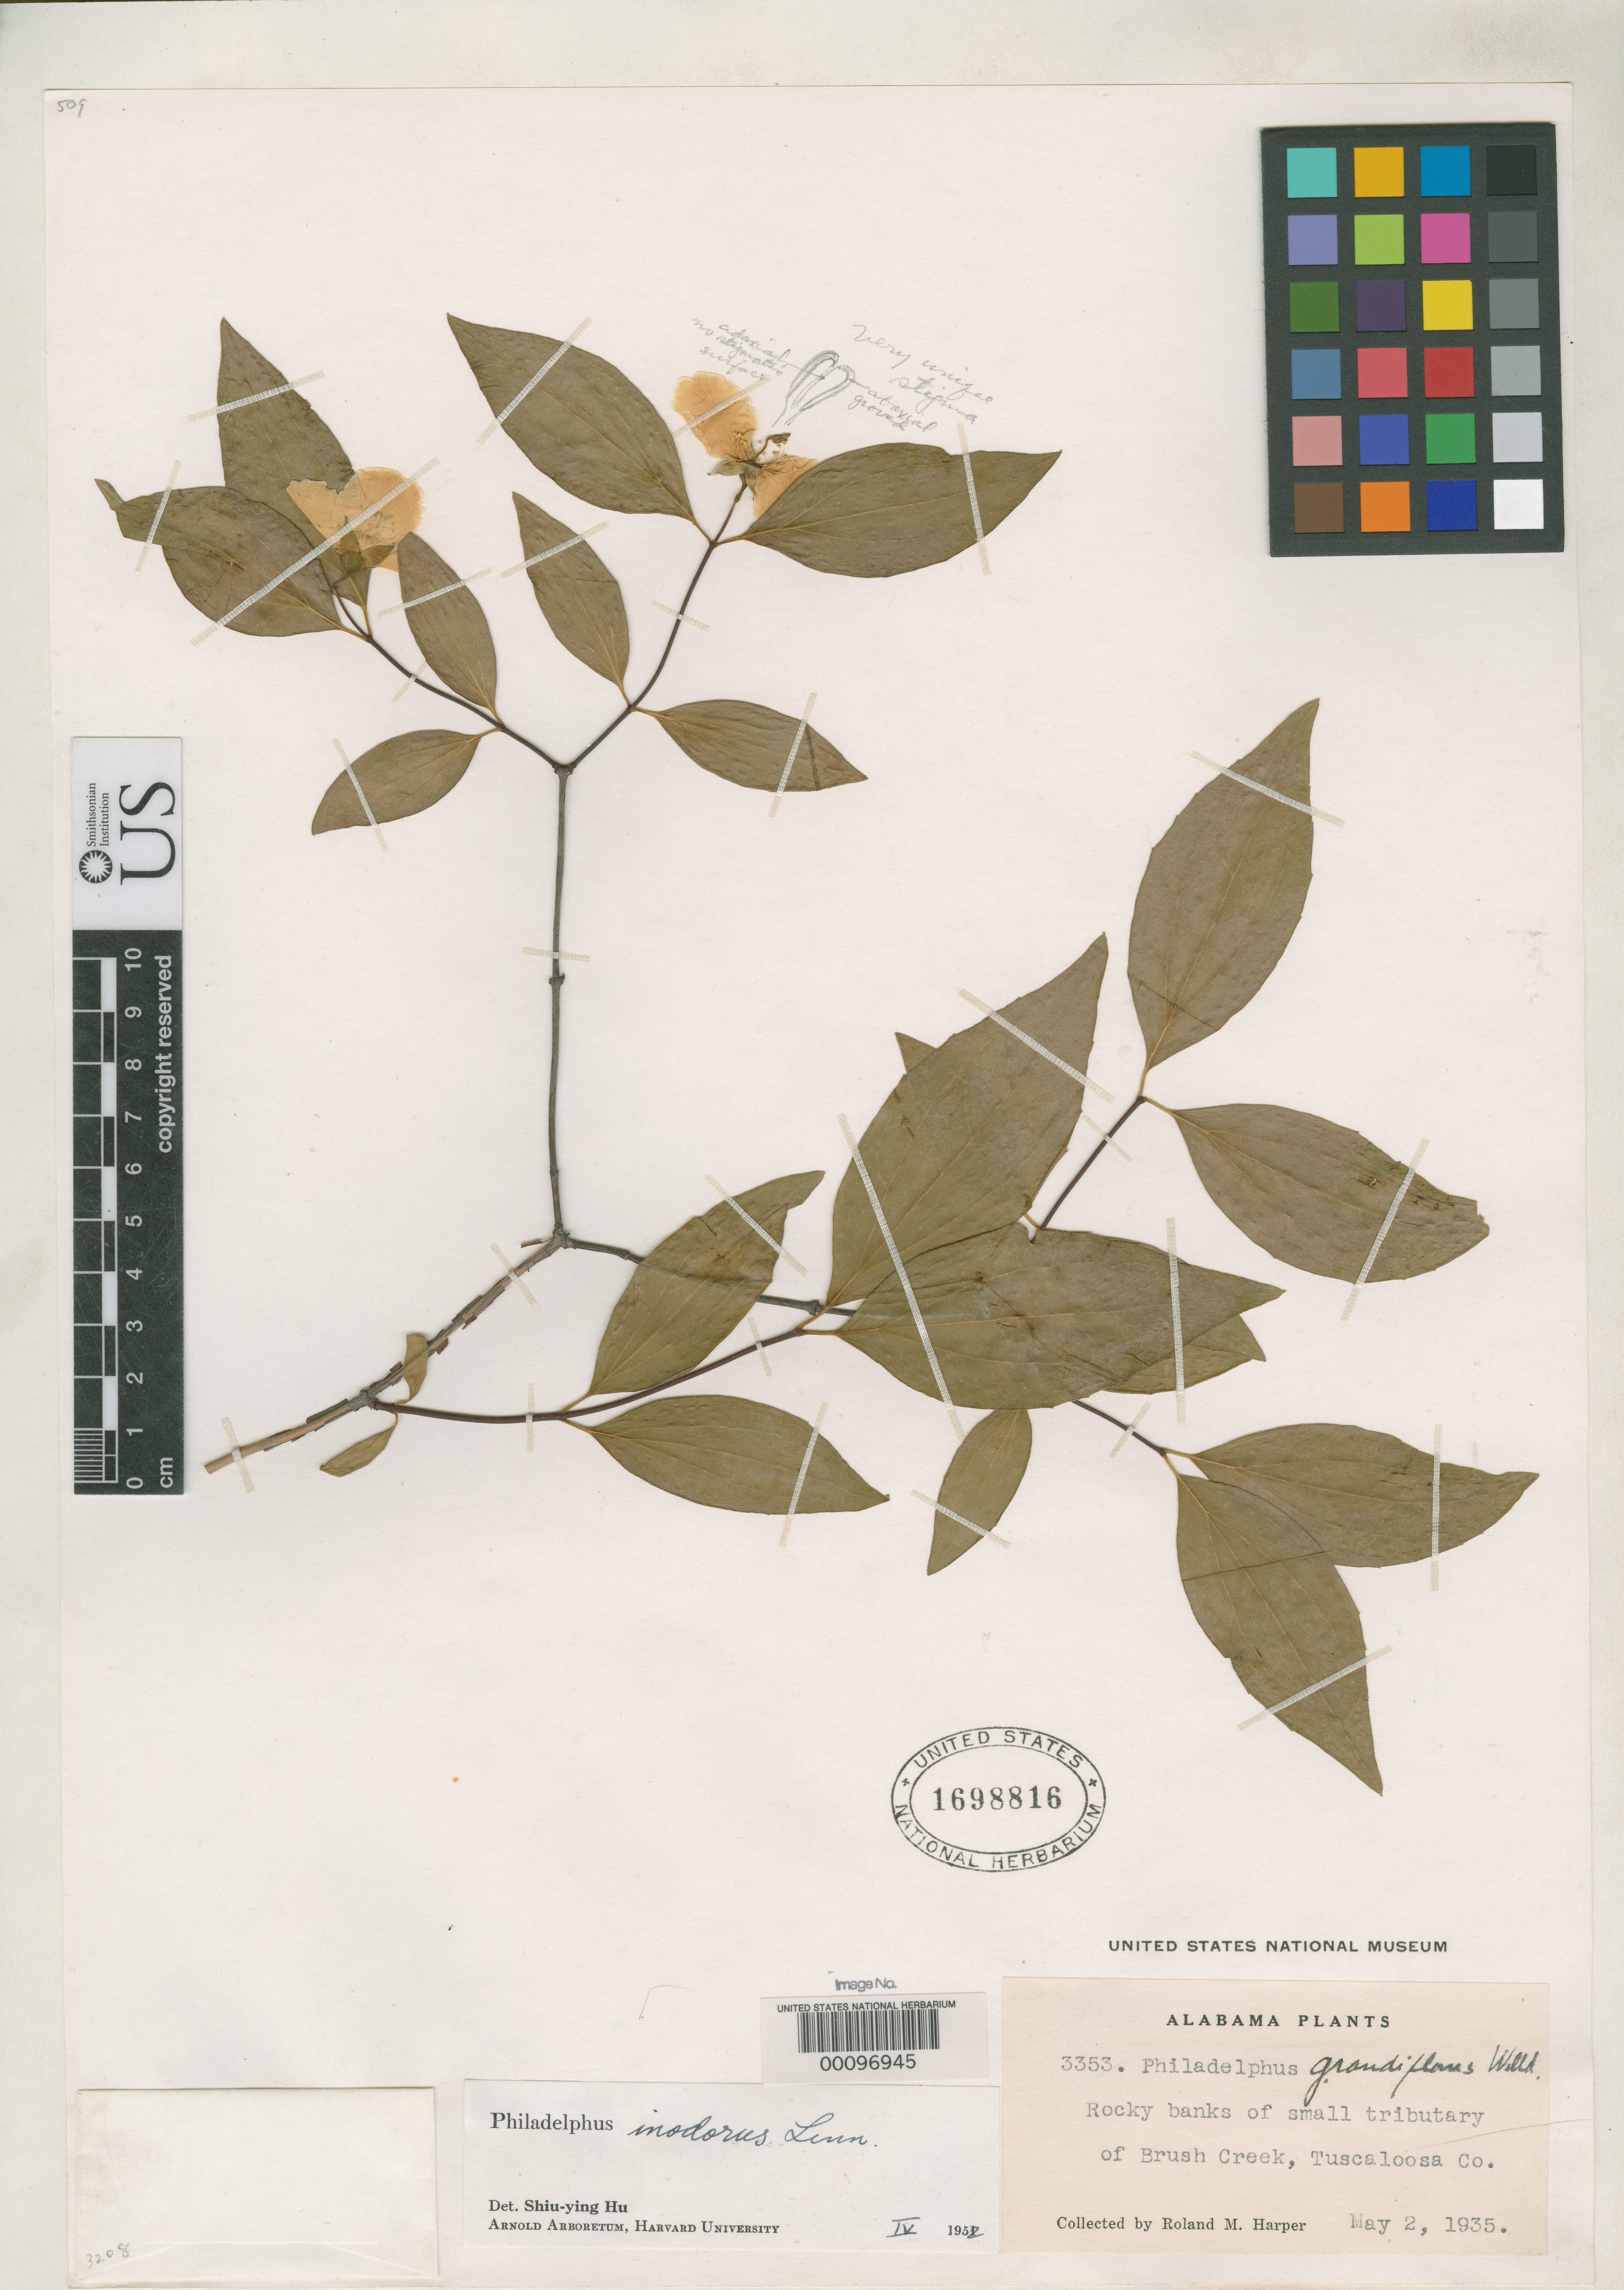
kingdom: Plantae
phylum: Tracheophyta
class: Magnoliopsida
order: Cornales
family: Hydrangeaceae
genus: Philadelphus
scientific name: Philadelphus inodorus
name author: L.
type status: Isolectotype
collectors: R. M. Harper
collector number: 3353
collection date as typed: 02 May 1935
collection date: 1935-05-02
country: United States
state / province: Alabama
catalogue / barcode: US 1698816